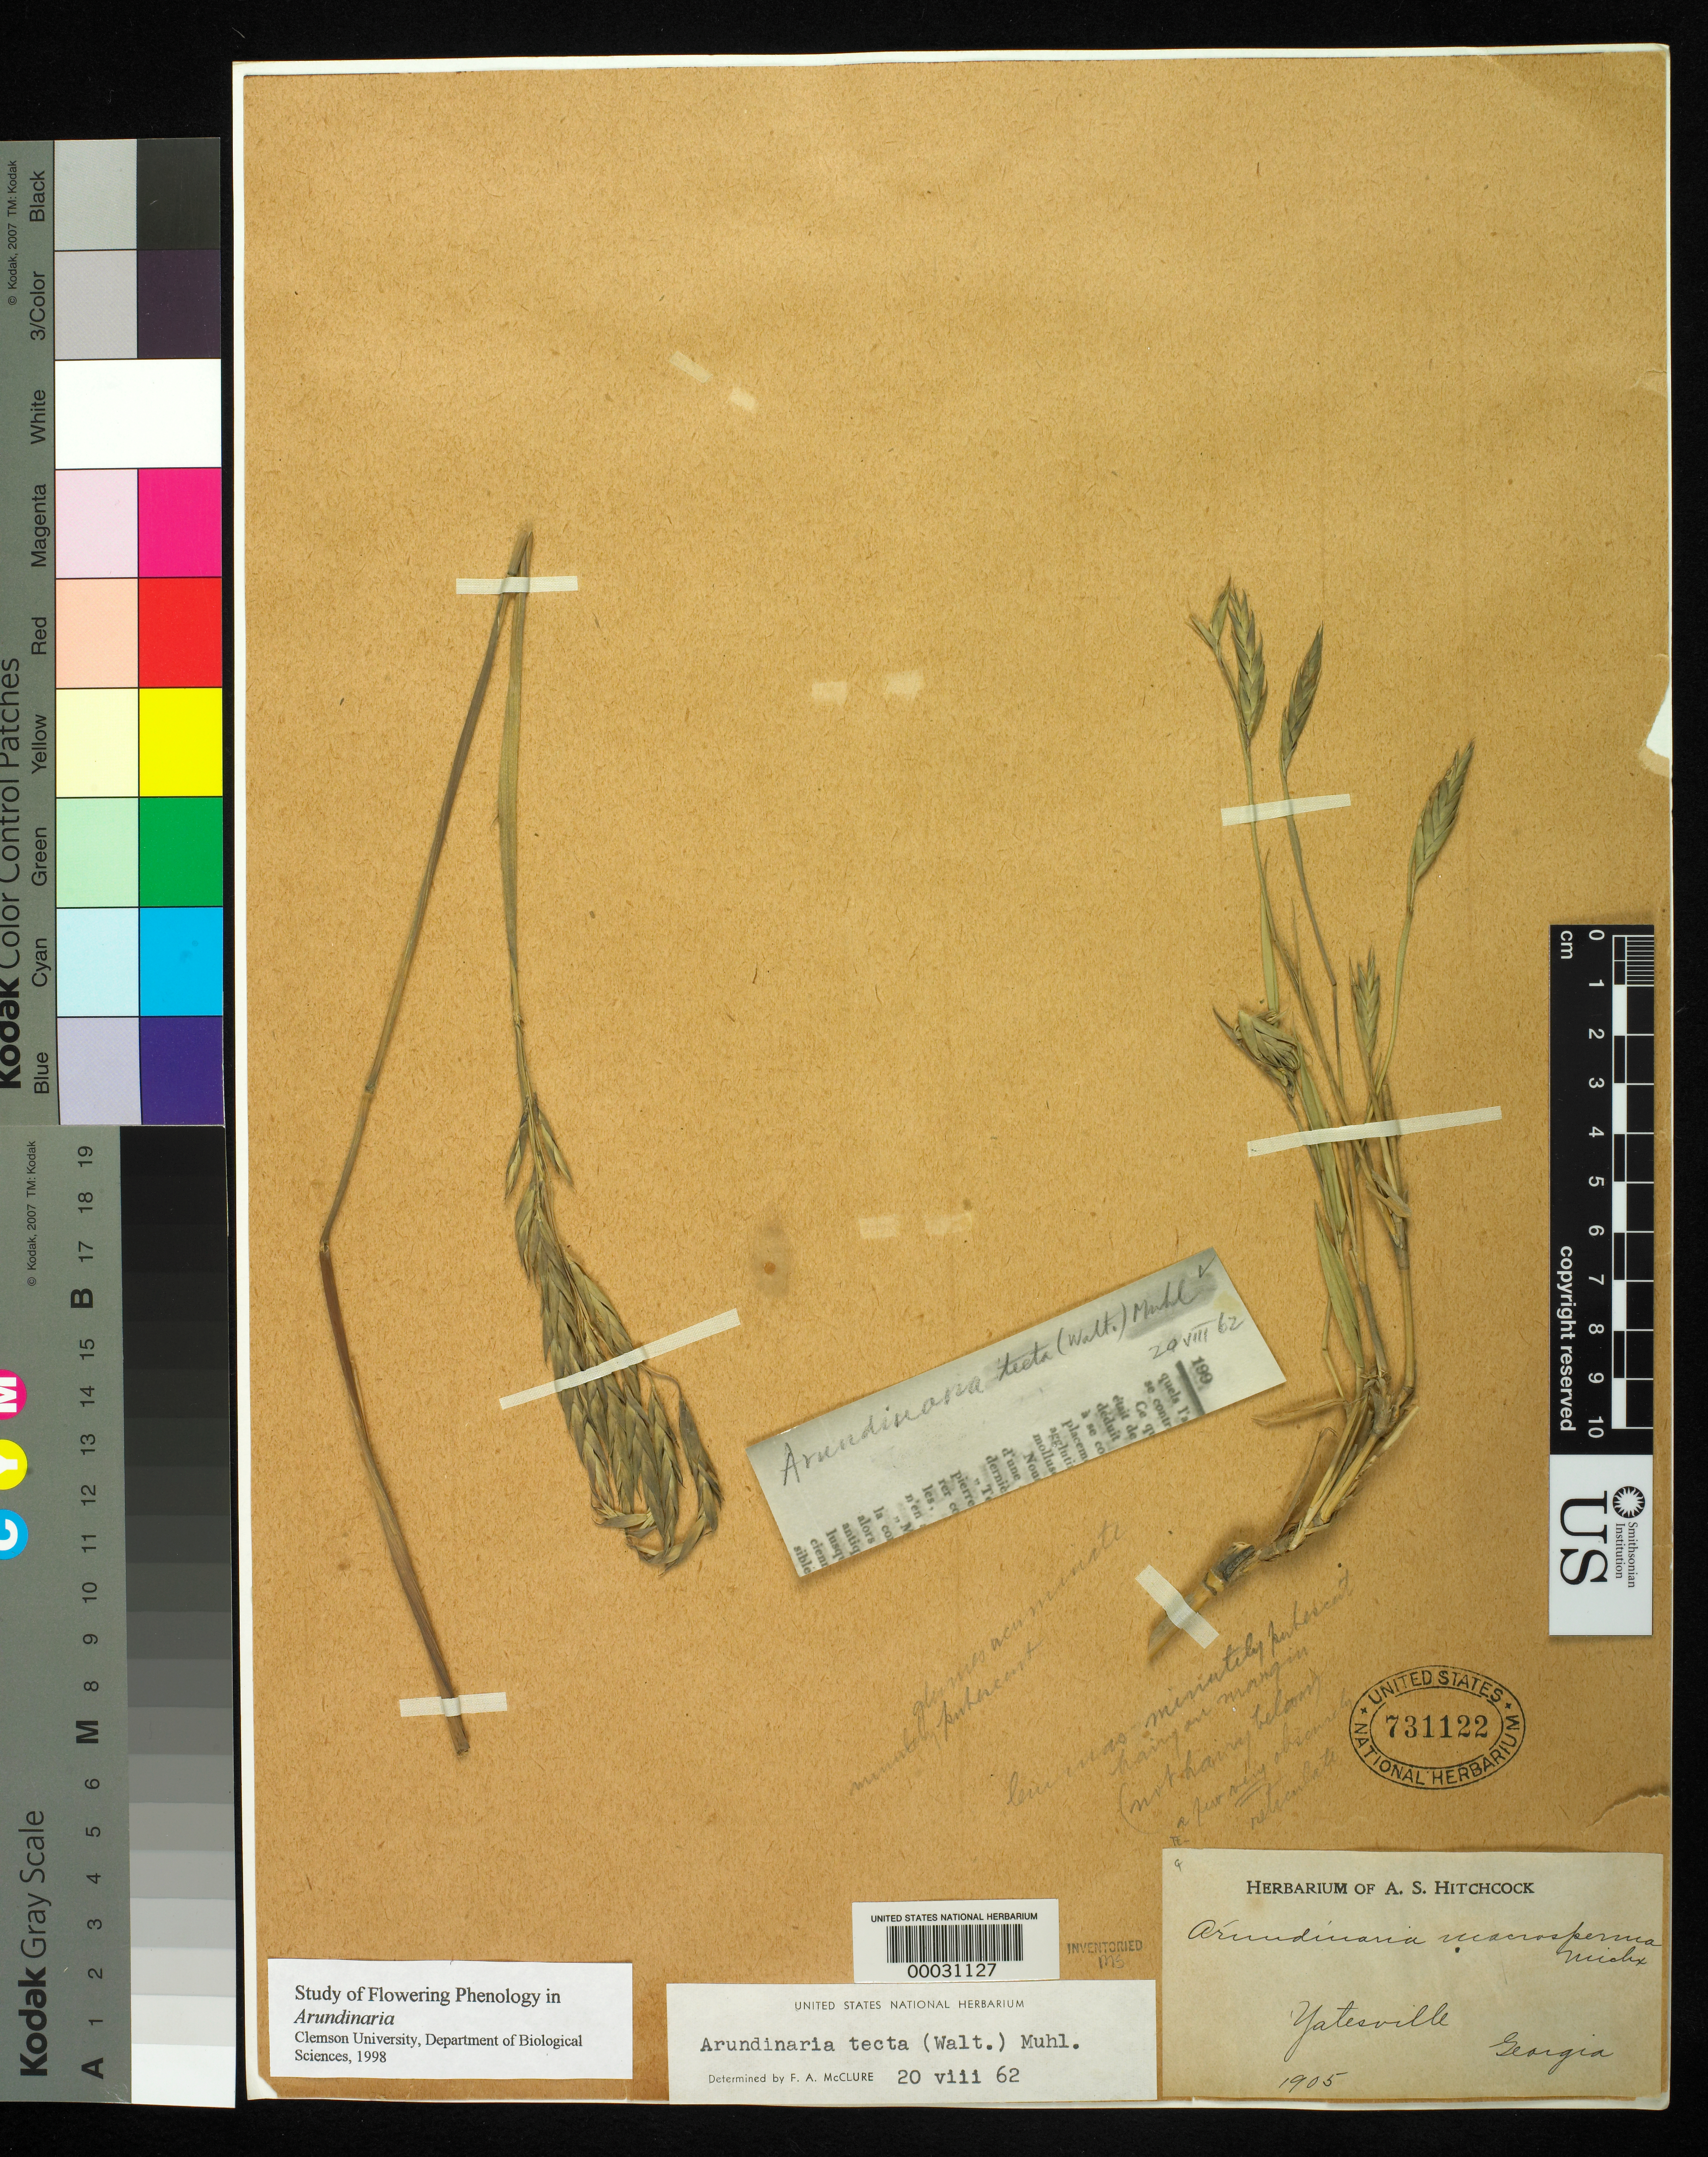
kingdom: Plantae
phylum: Tracheophyta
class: Liliopsida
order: Poales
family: Poaceae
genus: Arundinaria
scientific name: Arundinaria tecta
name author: (Walter) Muhl.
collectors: A. S. Hitchcock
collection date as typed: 1905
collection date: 1905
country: United States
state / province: Georgia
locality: Yatesville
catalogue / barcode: US 731122